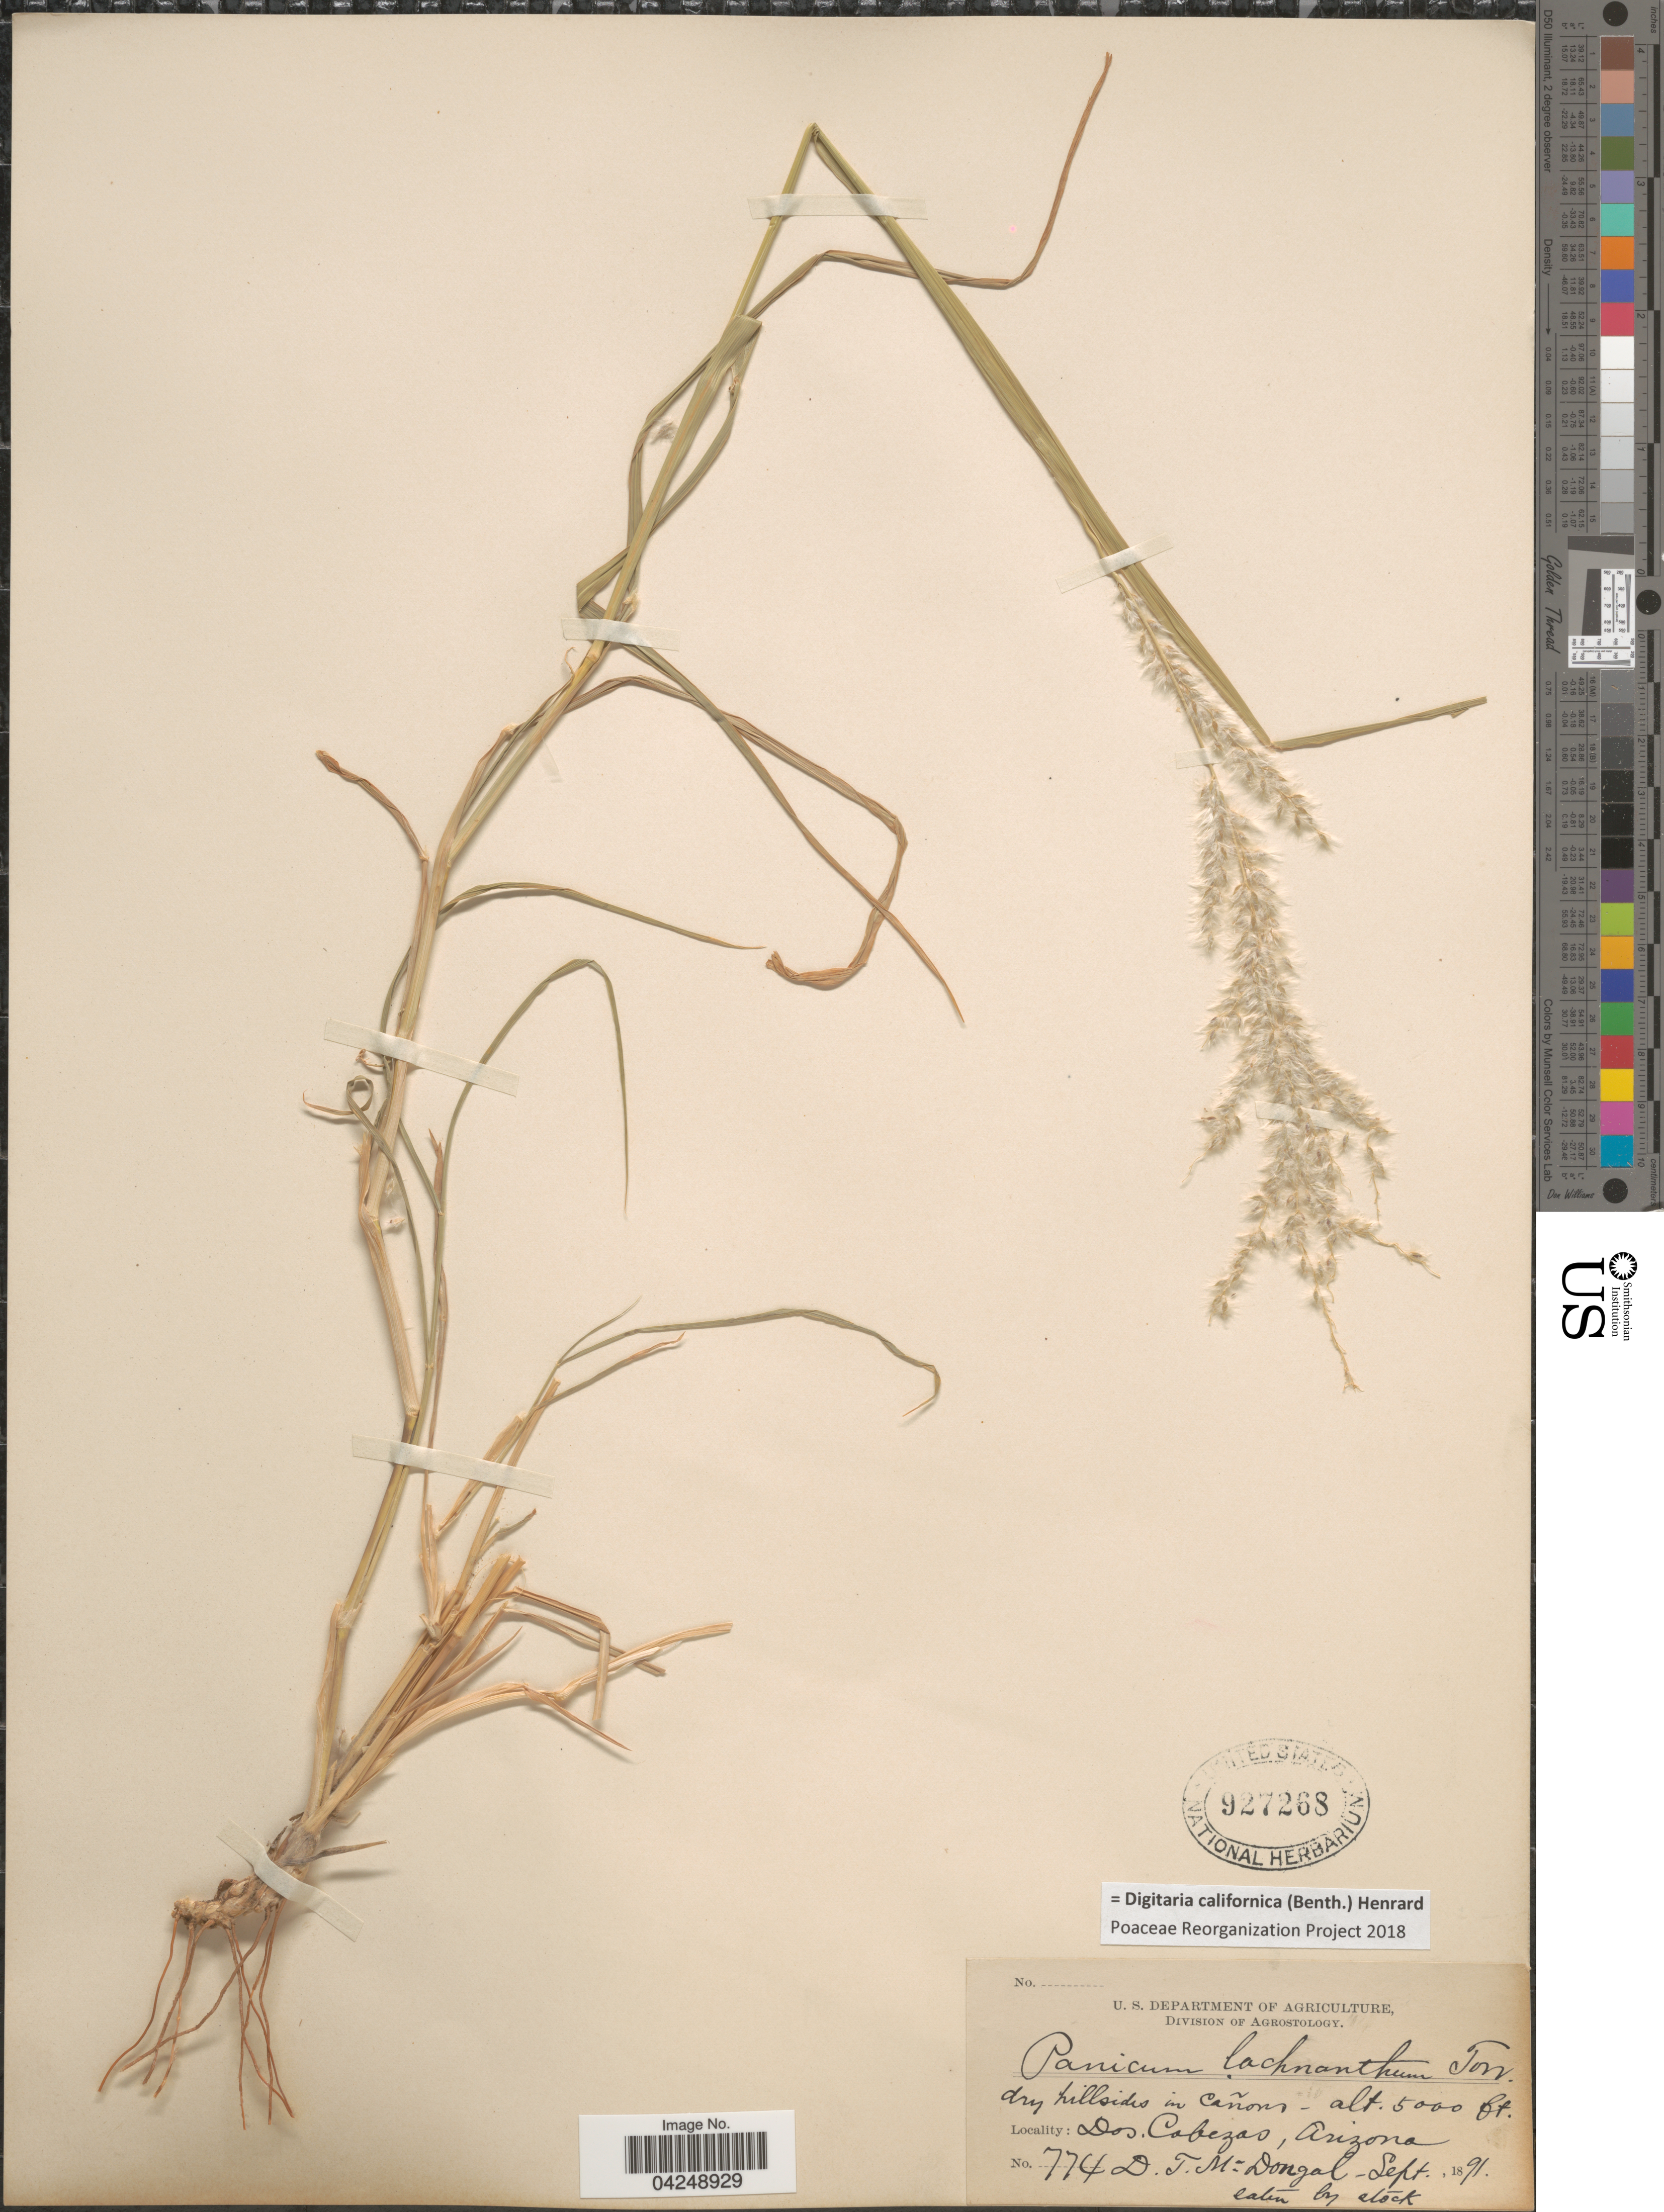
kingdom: Plantae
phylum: Tracheophyta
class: Liliopsida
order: Poales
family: Poaceae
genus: Digitaria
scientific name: Digitaria californica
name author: (Benth.) Henr.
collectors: D. McDougal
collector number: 774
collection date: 1891-09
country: United States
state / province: Arizona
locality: Dry hillsides in cañons. Dos Cabezas.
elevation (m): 1524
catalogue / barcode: US 927268